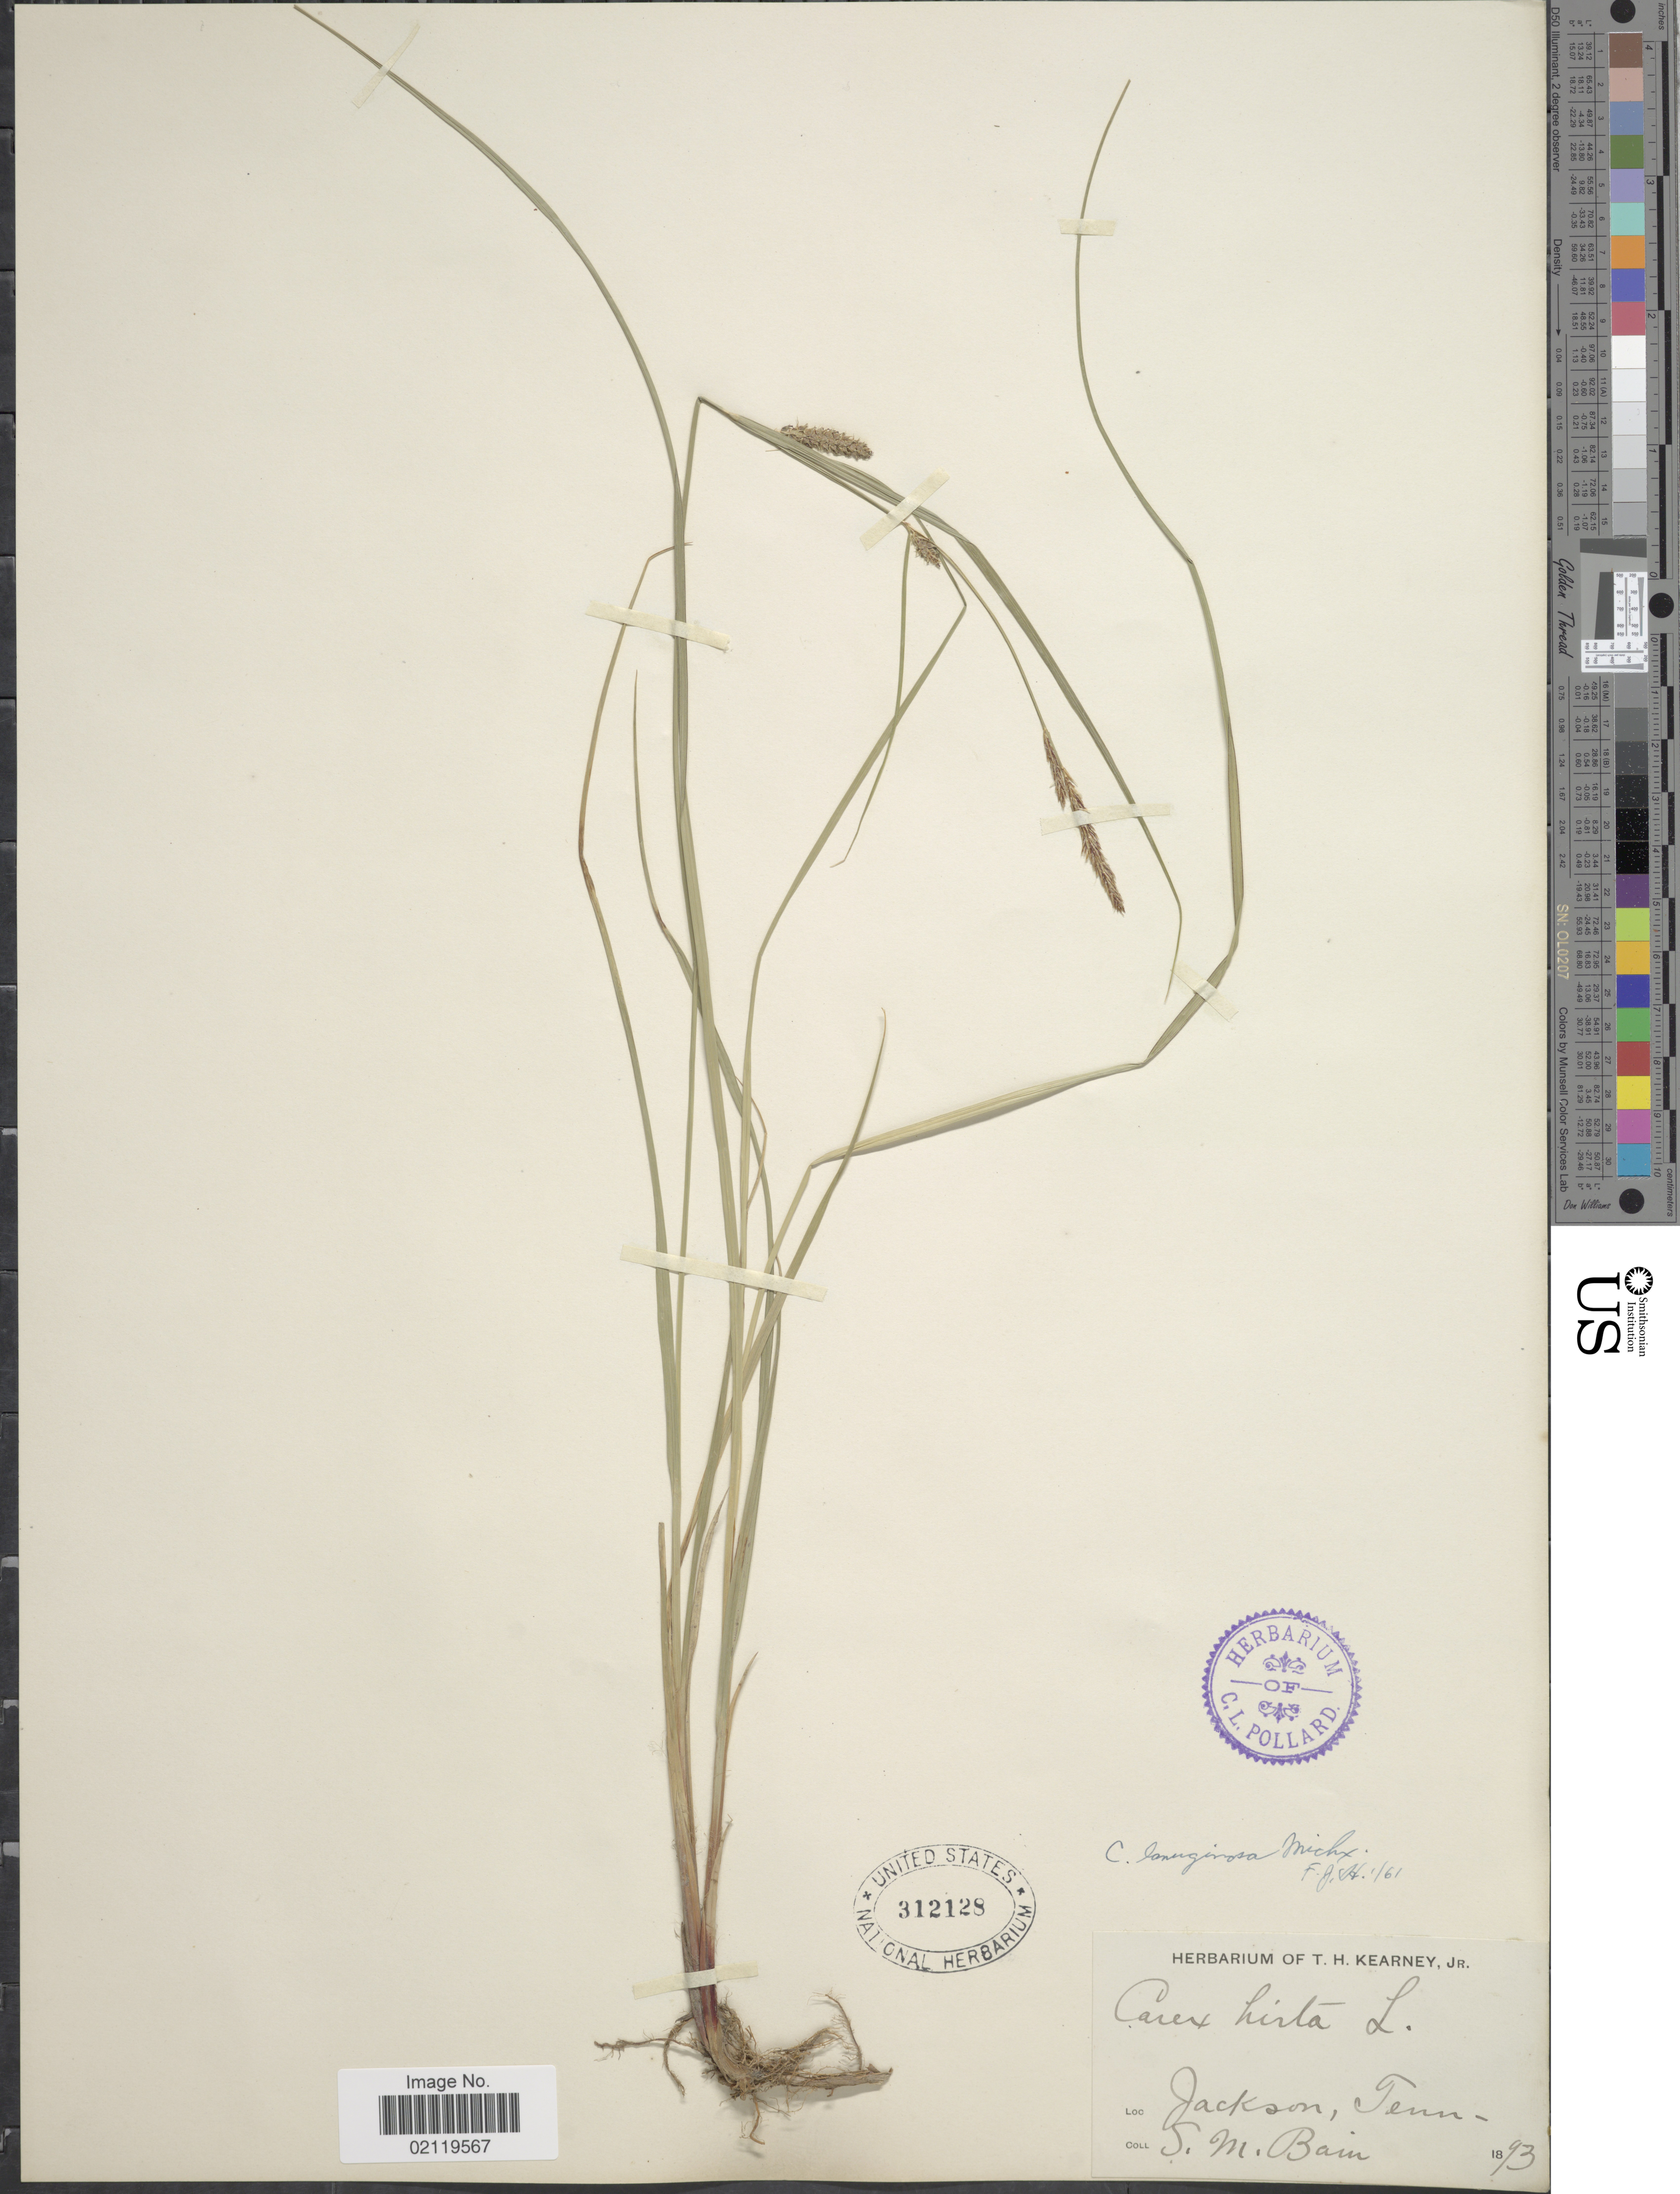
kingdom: Plantae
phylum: Tracheophyta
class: Liliopsida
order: Poales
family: Cyperaceae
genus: Carex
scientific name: Carex pellita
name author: Muhl. ex Willd.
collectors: S. M. Bain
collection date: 1893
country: United States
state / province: Tennessee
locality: Jackson, Tenn.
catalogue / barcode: US 312128